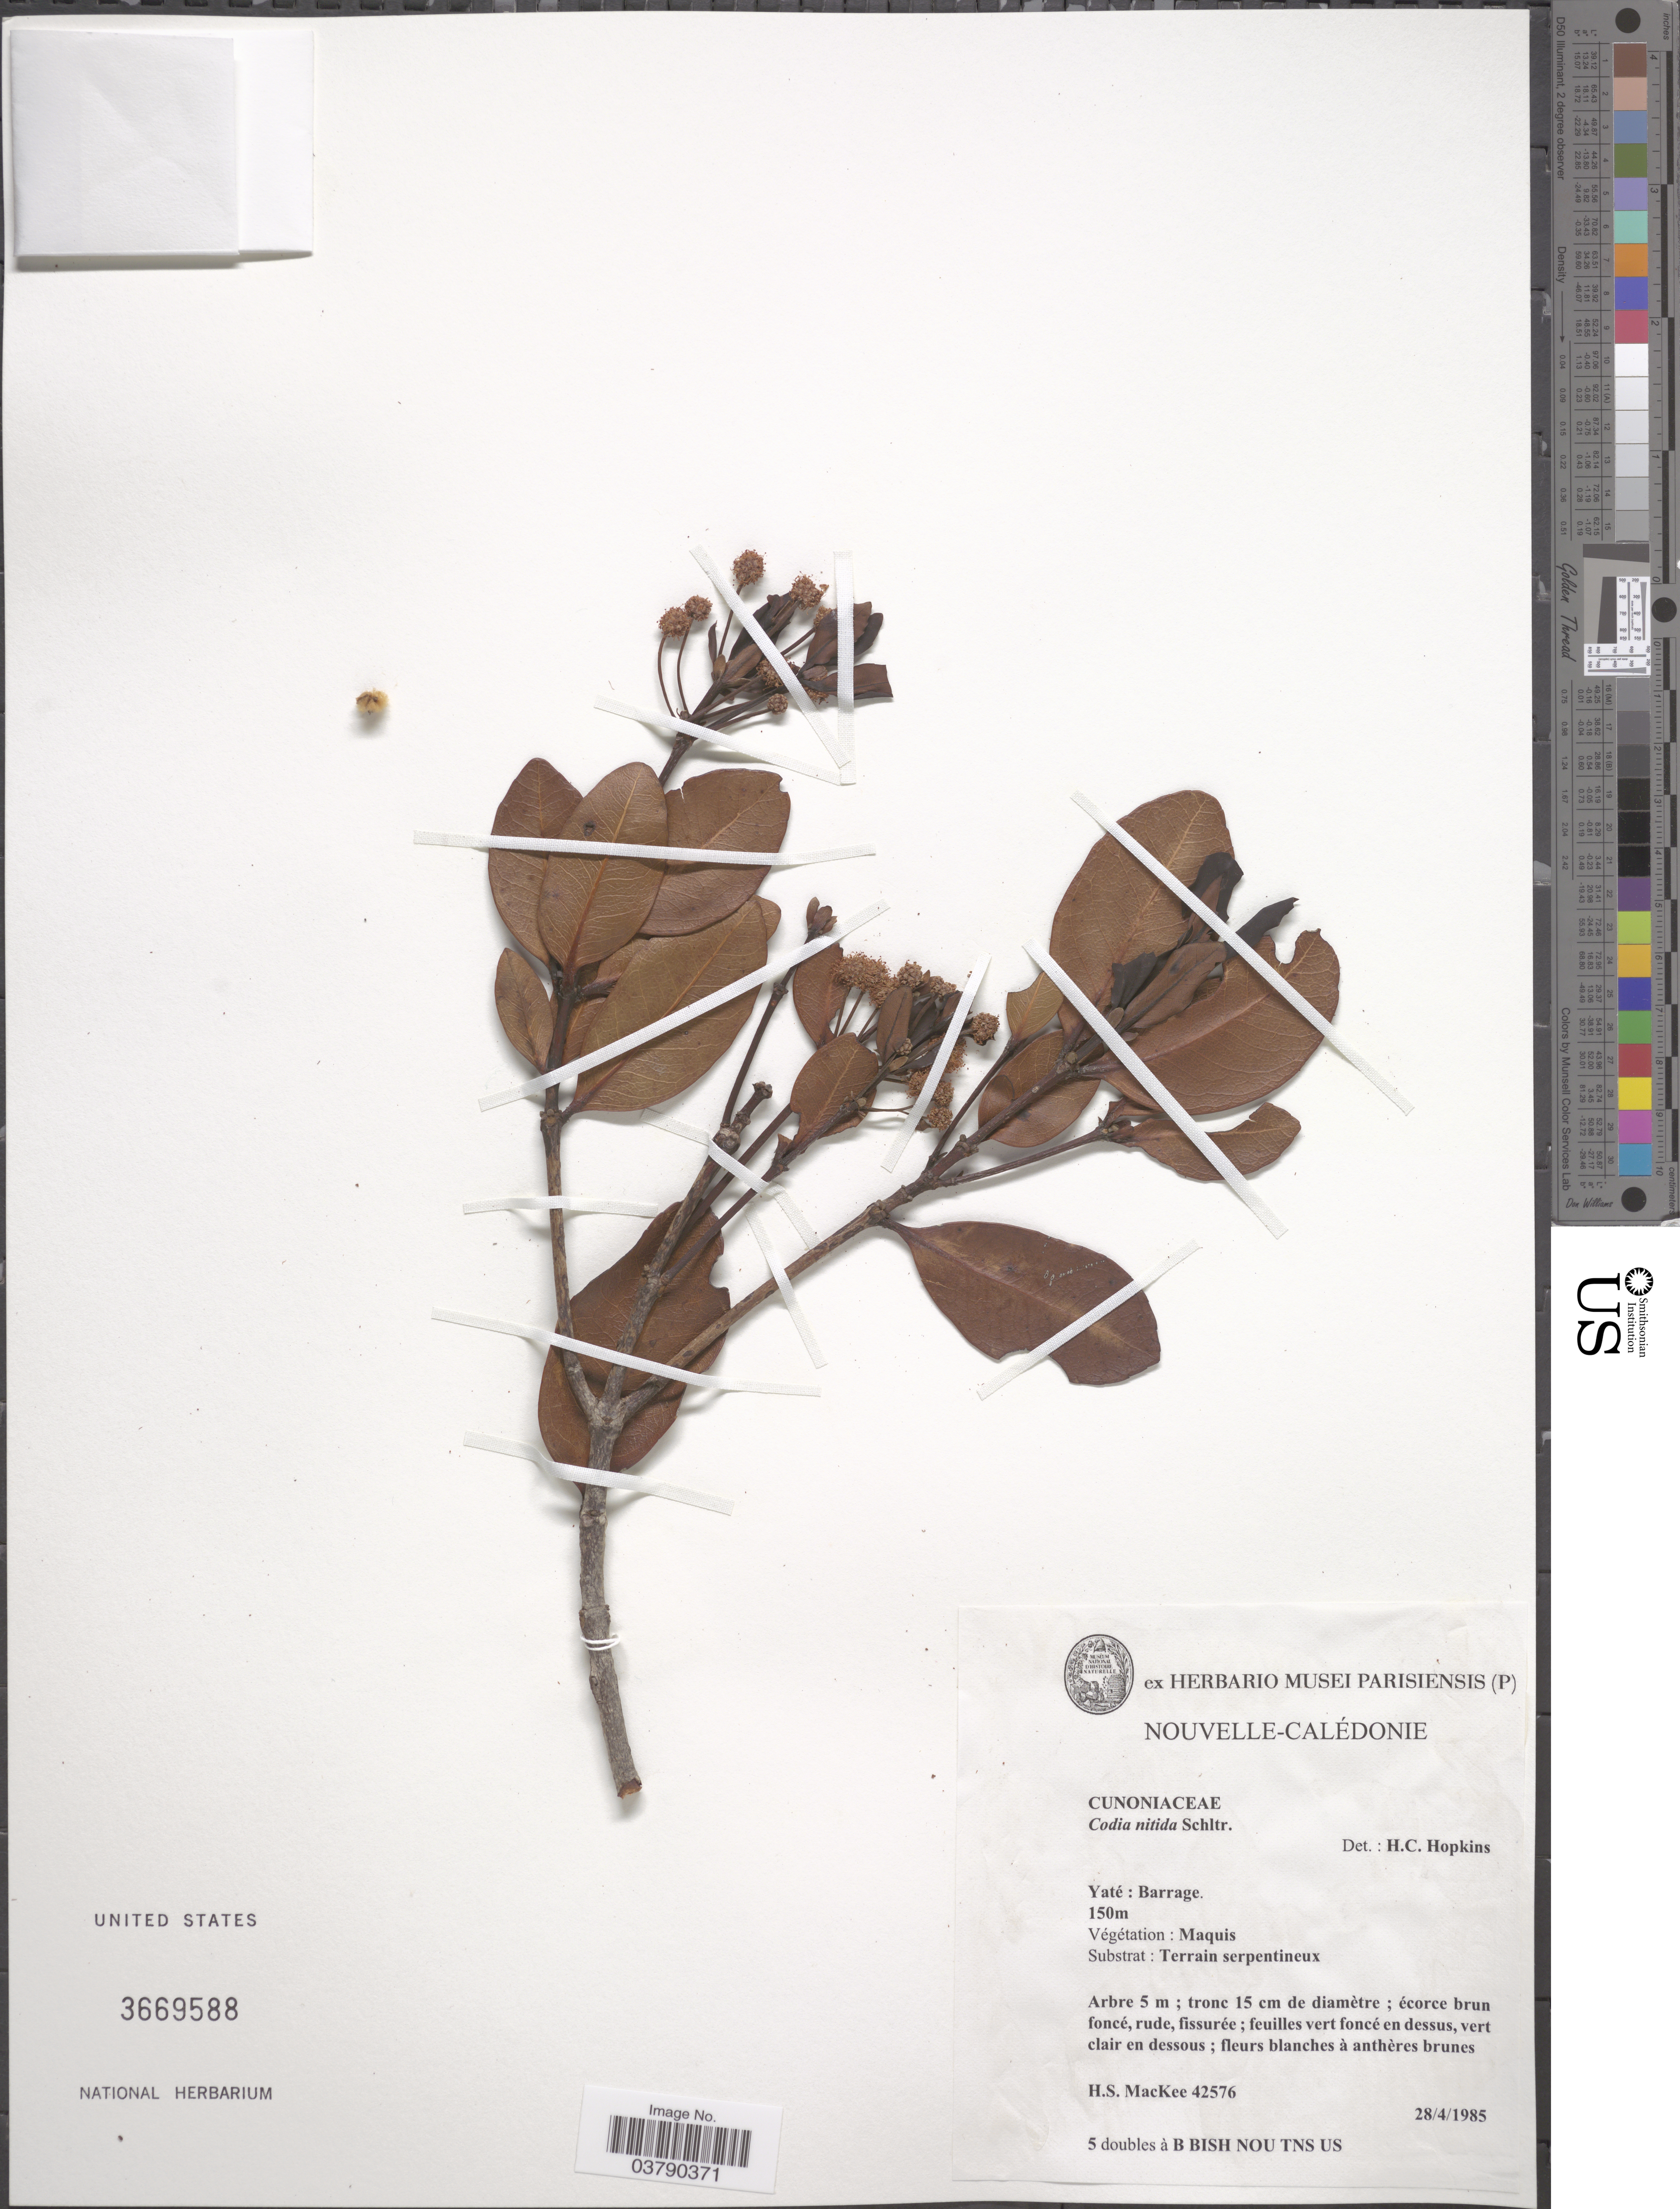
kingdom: Plantae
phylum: Tracheophyta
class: Magnoliopsida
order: Oxalidales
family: Cunoniaceae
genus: Codia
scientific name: Codia nitida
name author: Schltr.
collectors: H. Mackee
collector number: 42576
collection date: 1985-04-28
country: New Caledonia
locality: Nouvelle-Calédonie. Yaté: Barrage. Végétation: Maquis.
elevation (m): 150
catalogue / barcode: US 3669588